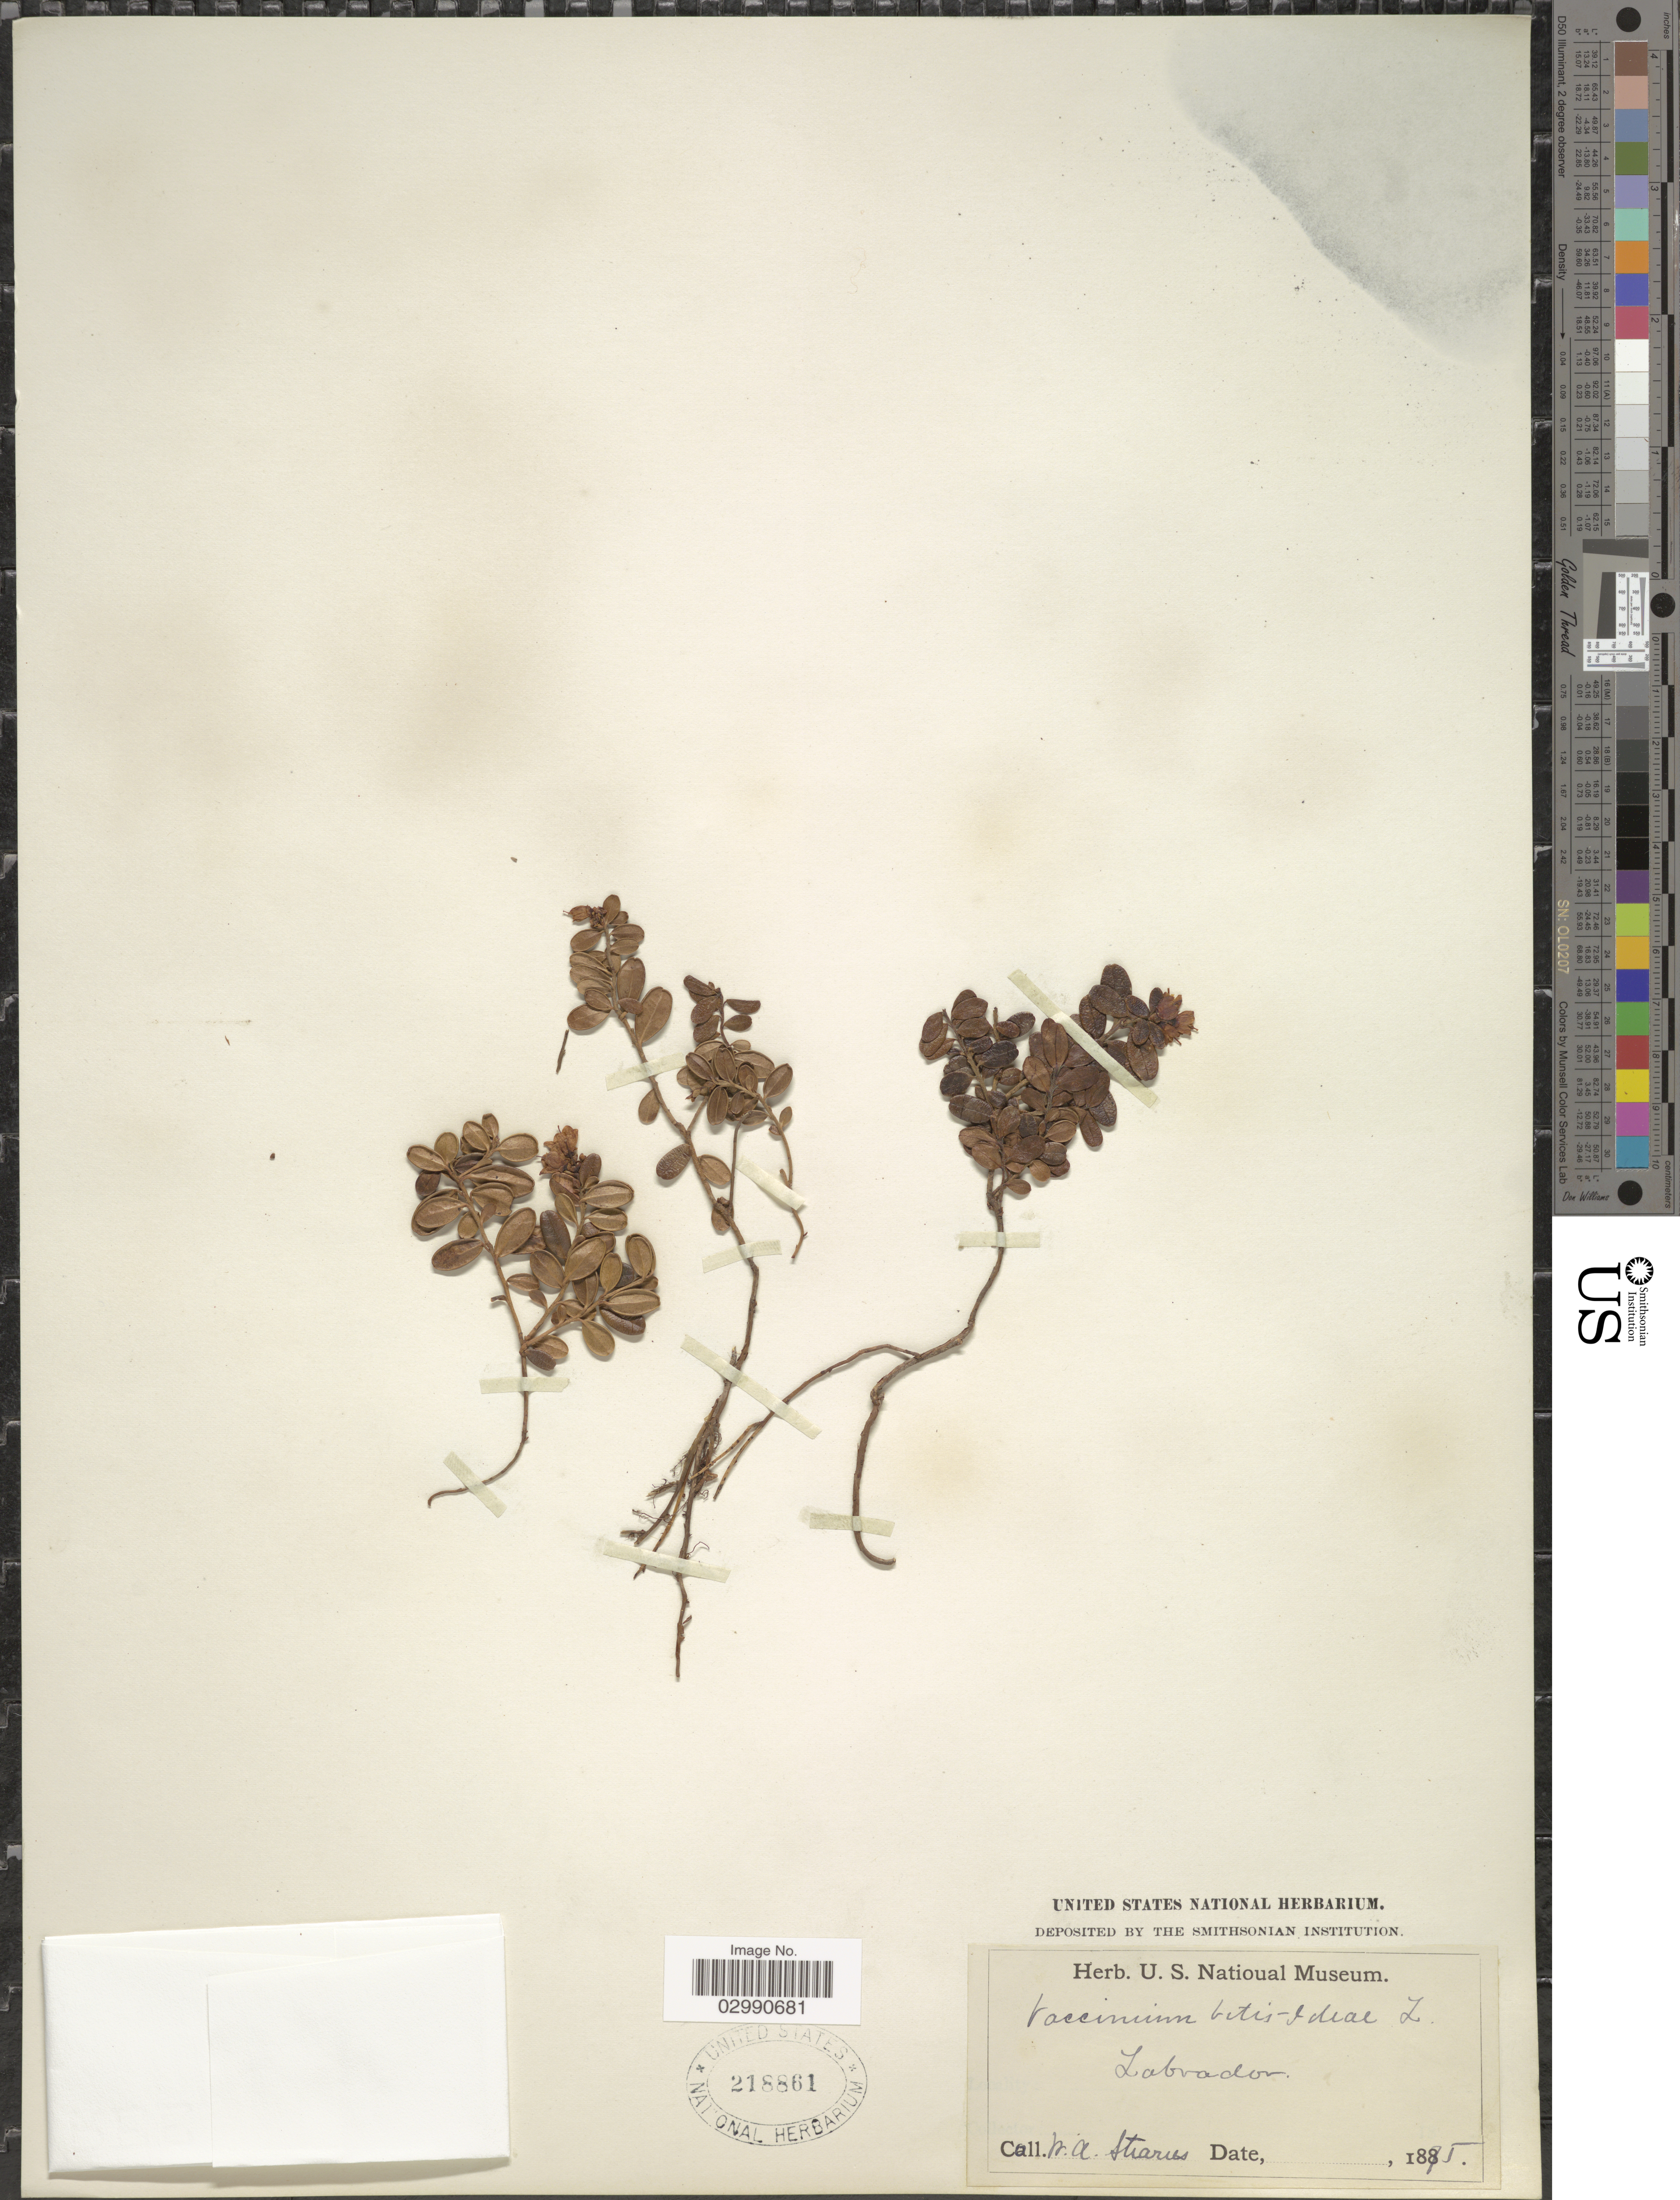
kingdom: Plantae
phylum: Tracheophyta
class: Magnoliopsida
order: Ericales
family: Ericaceae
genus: Vaccinium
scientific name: Vaccinium vitis-idaea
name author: L.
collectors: W. Stearns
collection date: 1875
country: Canada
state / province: Newfoundland and Labrador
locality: Labrador.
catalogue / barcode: US 218861